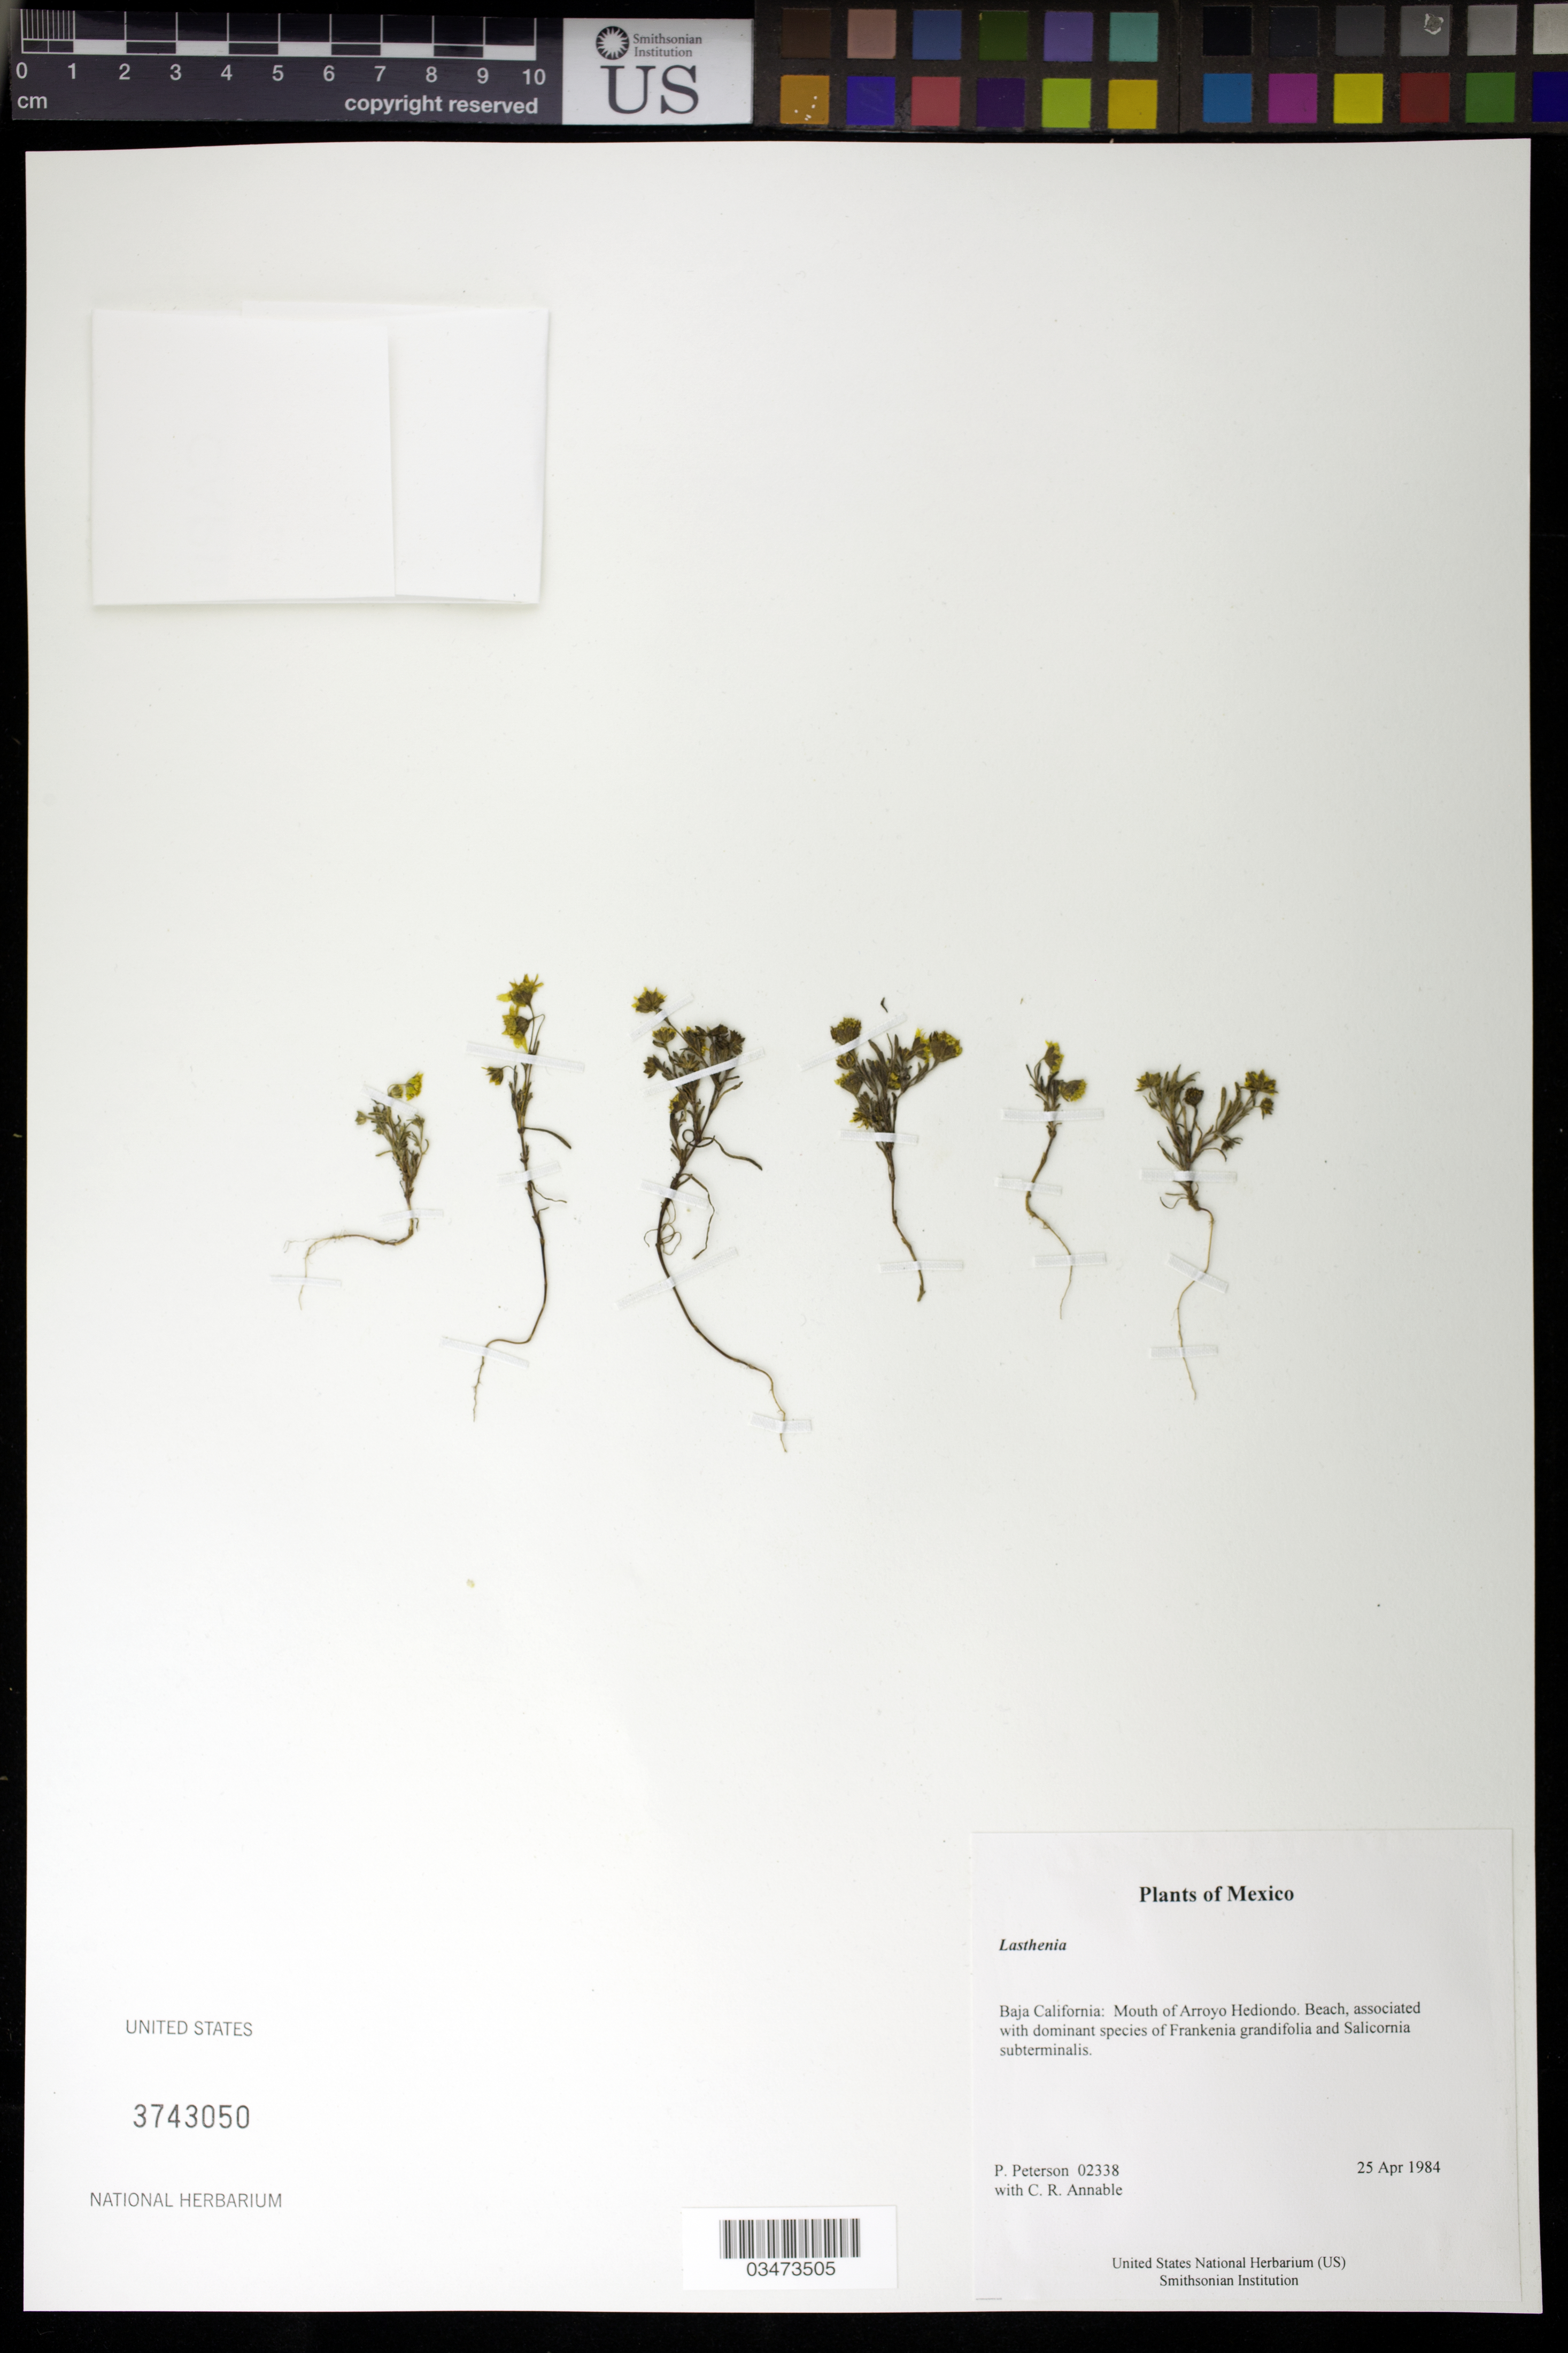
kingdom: Plantae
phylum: Tracheophyta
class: Magnoliopsida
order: Asterales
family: Asteraceae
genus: Lasthenia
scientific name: Lasthenia sp.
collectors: P. M. Peterson & C. R. Annable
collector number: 02338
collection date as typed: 25 Apr 1984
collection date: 1984-04-25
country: Mexico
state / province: Baja California Norte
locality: Mouth of Arroyo Hediondo.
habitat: Beach, associated with dominant species of Frankenia grandifolia and Salicornia subterminalis.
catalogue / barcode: US 3743050